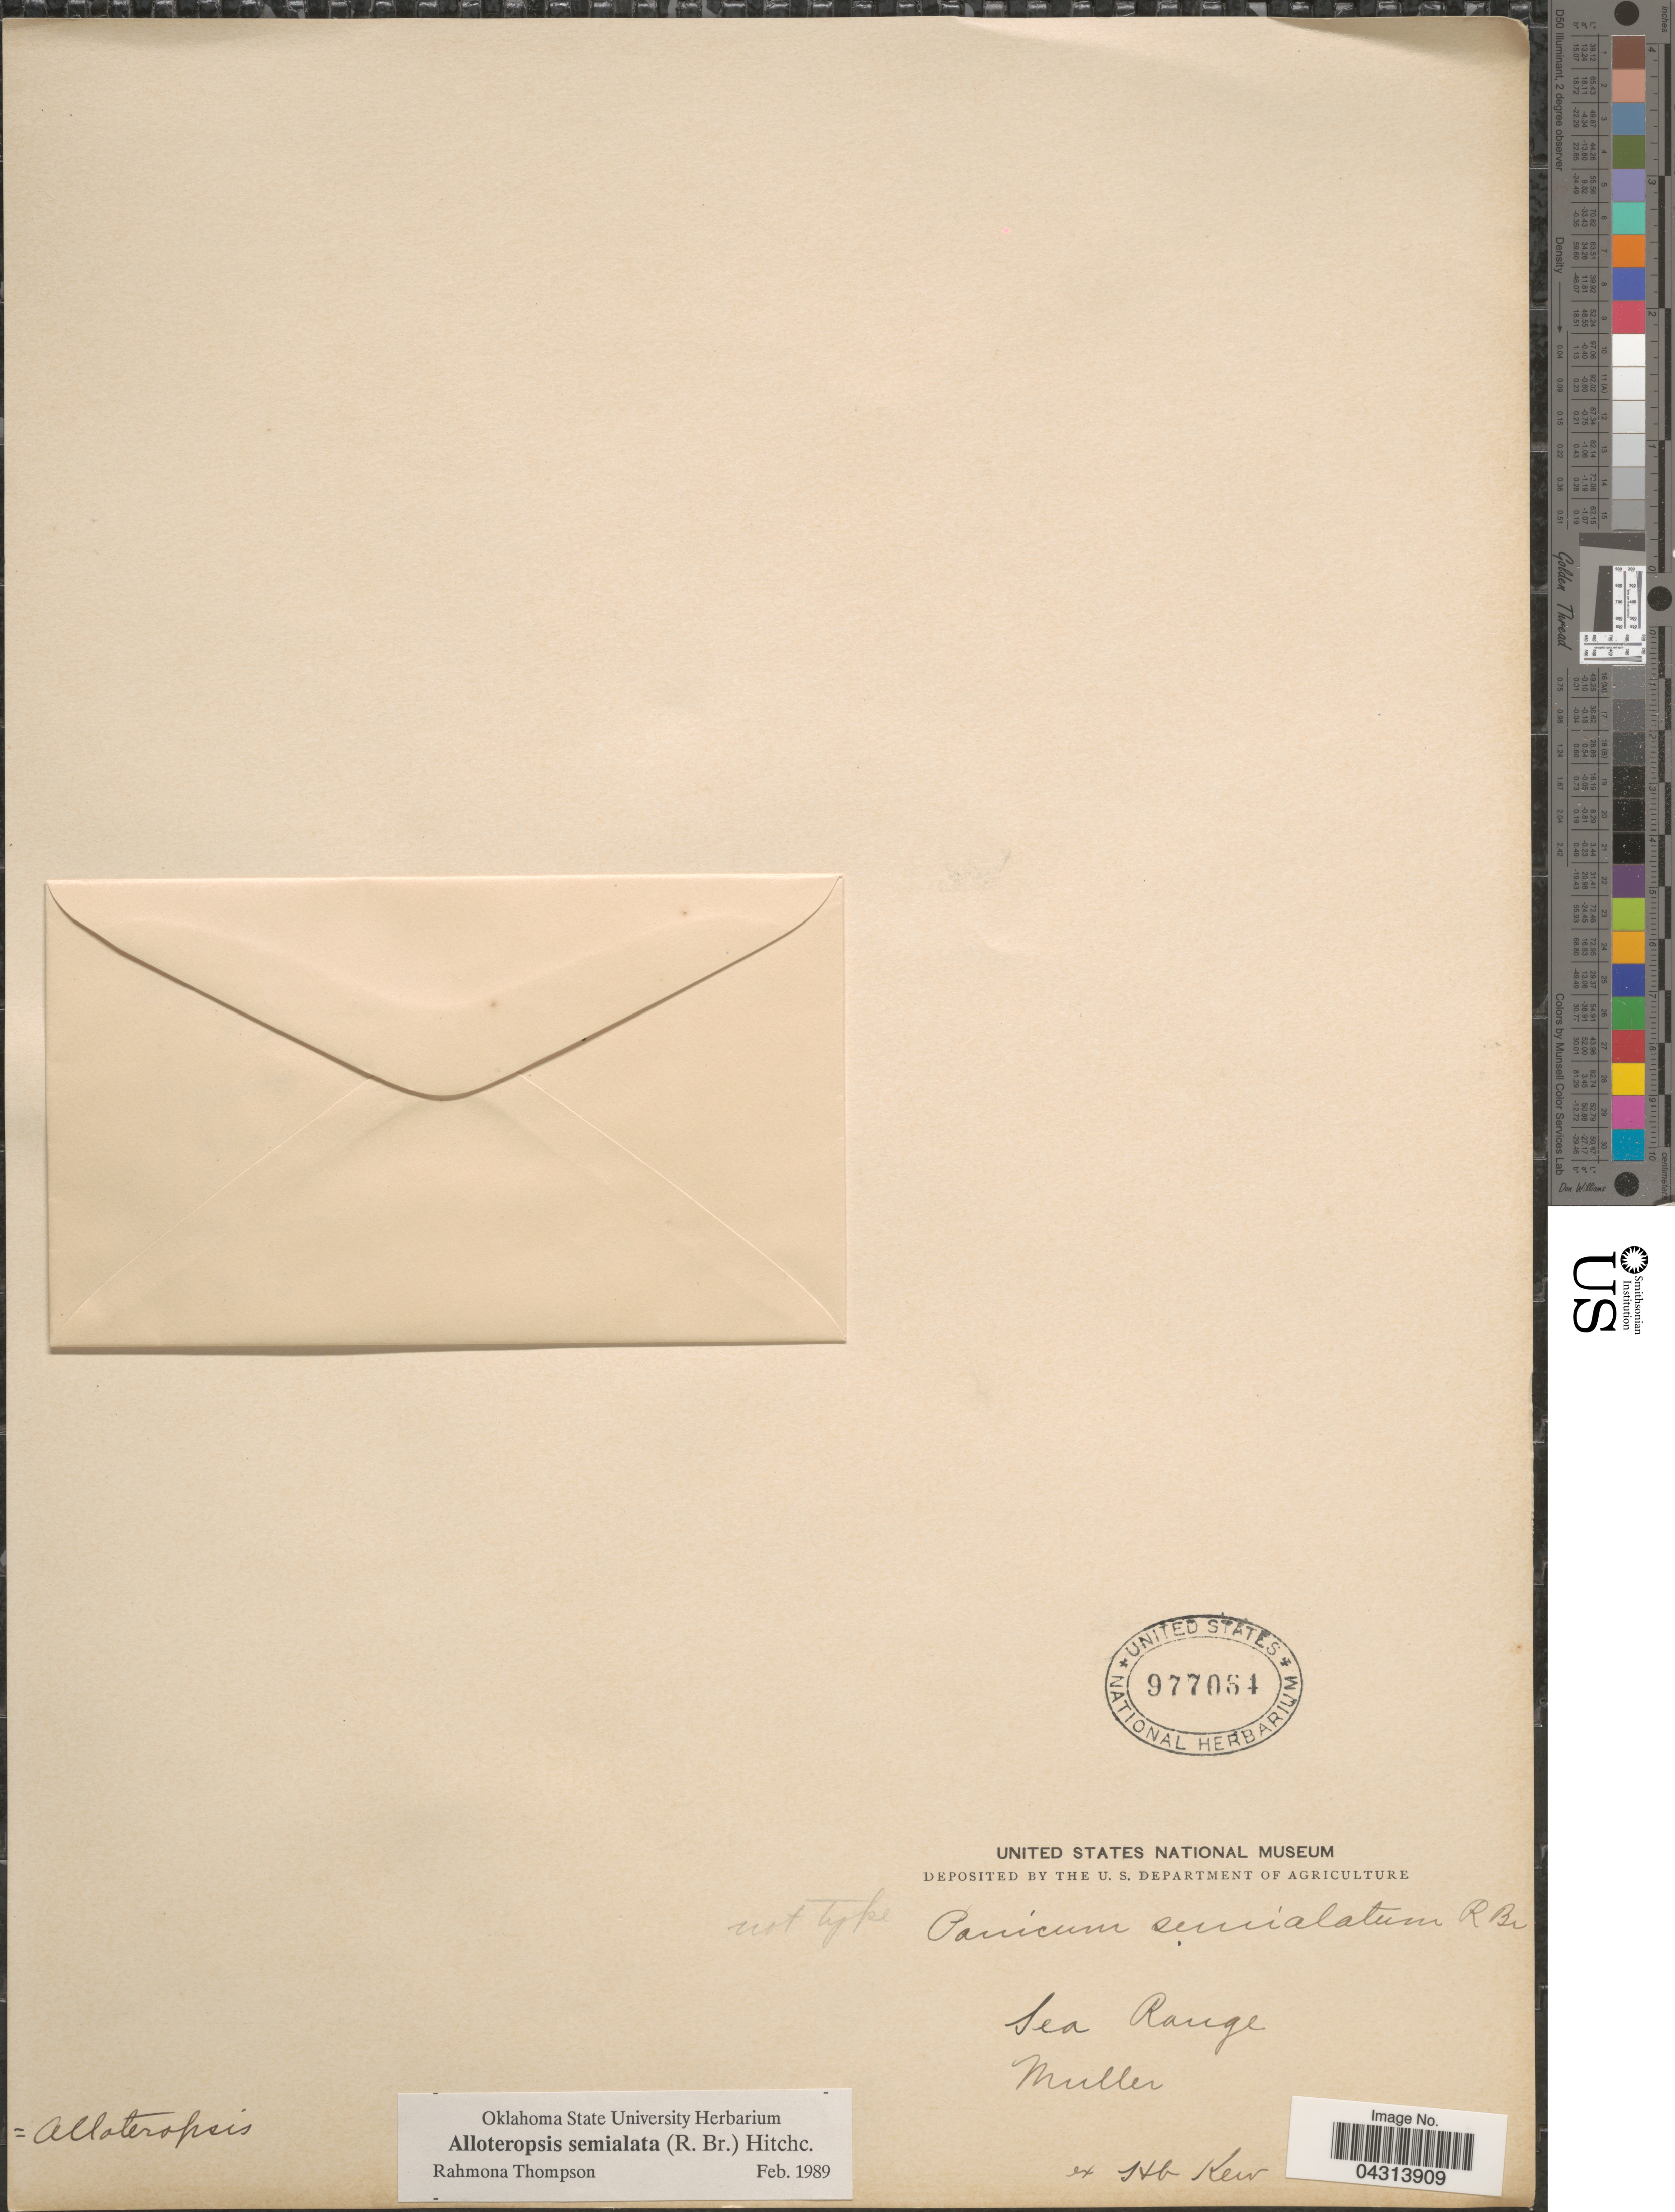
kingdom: Plantae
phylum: Tracheophyta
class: Liliopsida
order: Poales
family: Poaceae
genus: Alloteropsis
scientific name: Alloteropsis semialata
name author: (R. Br.) Hitchc.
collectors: -- Müller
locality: Sea Range.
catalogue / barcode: US 977064